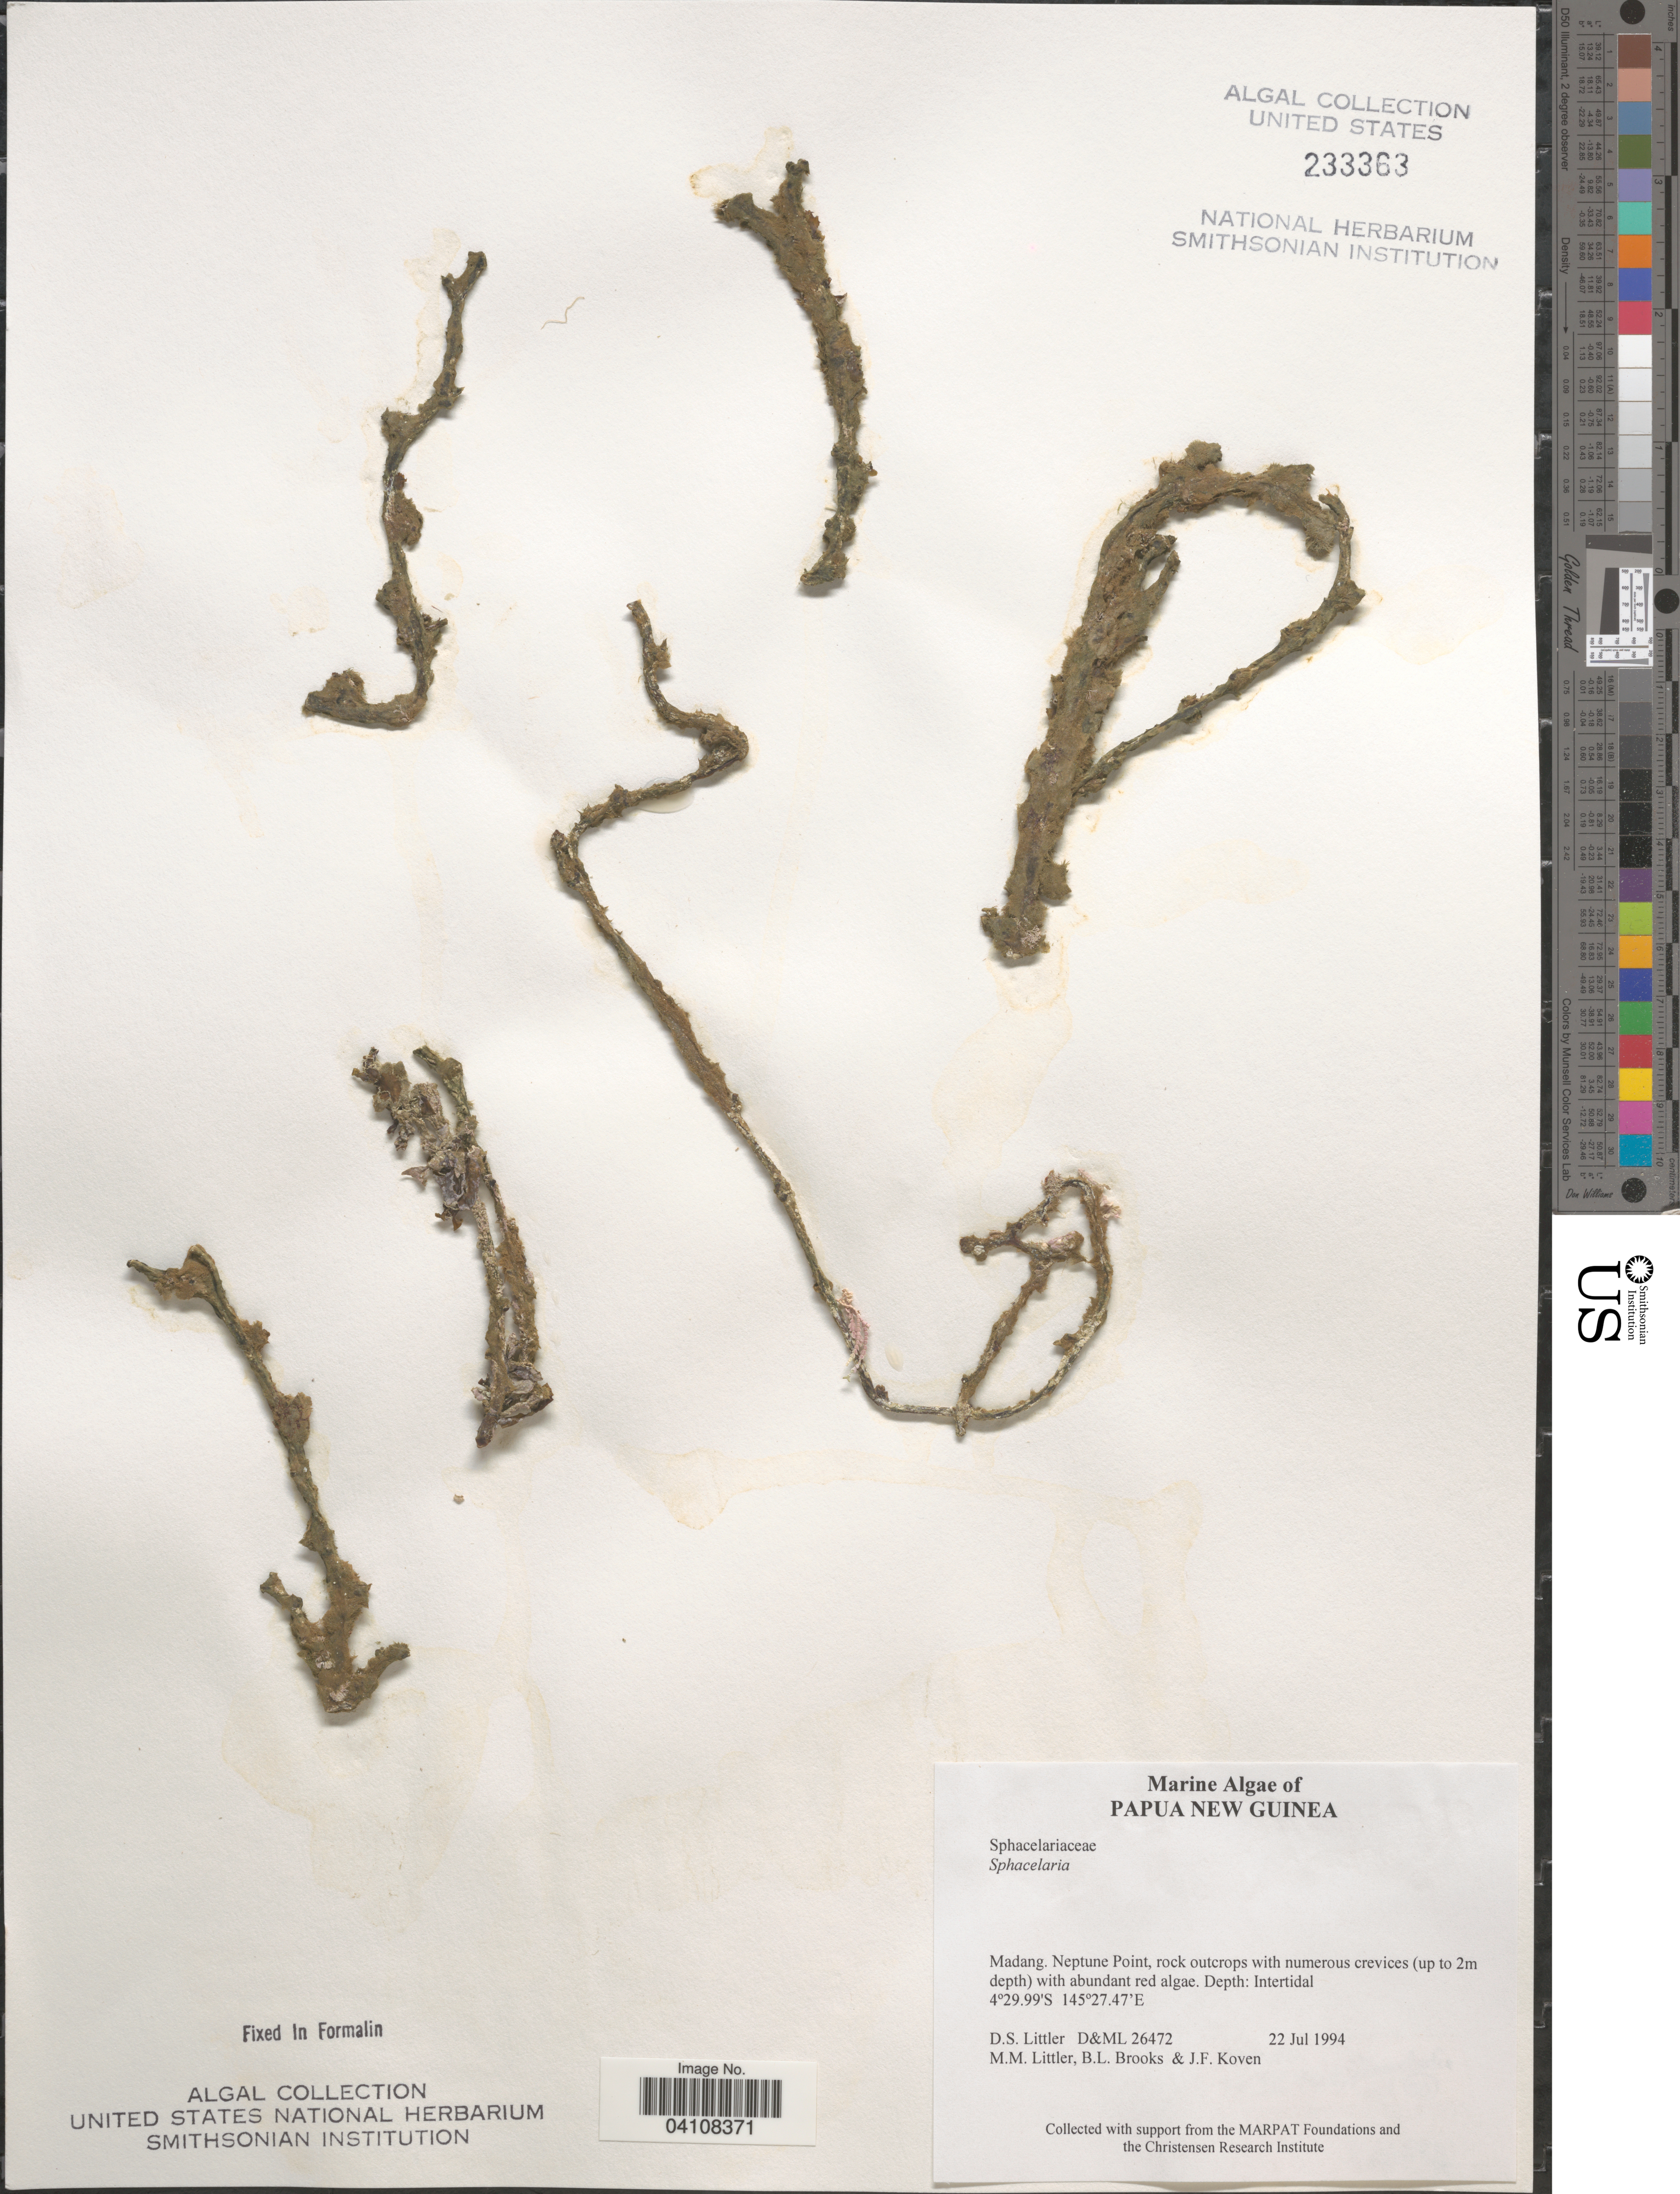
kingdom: Chromista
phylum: Ochrophyta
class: Phaeophyceae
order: Sphacelariales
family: Sphacelariaceae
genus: Sphacelaria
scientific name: Sphacelaria sp.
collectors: D. S. Littler, B. Brooks & J. Koven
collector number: D&ML26472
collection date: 1994-07-22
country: Papua New Guinea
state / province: Madang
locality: Neptune Point.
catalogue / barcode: US 233363